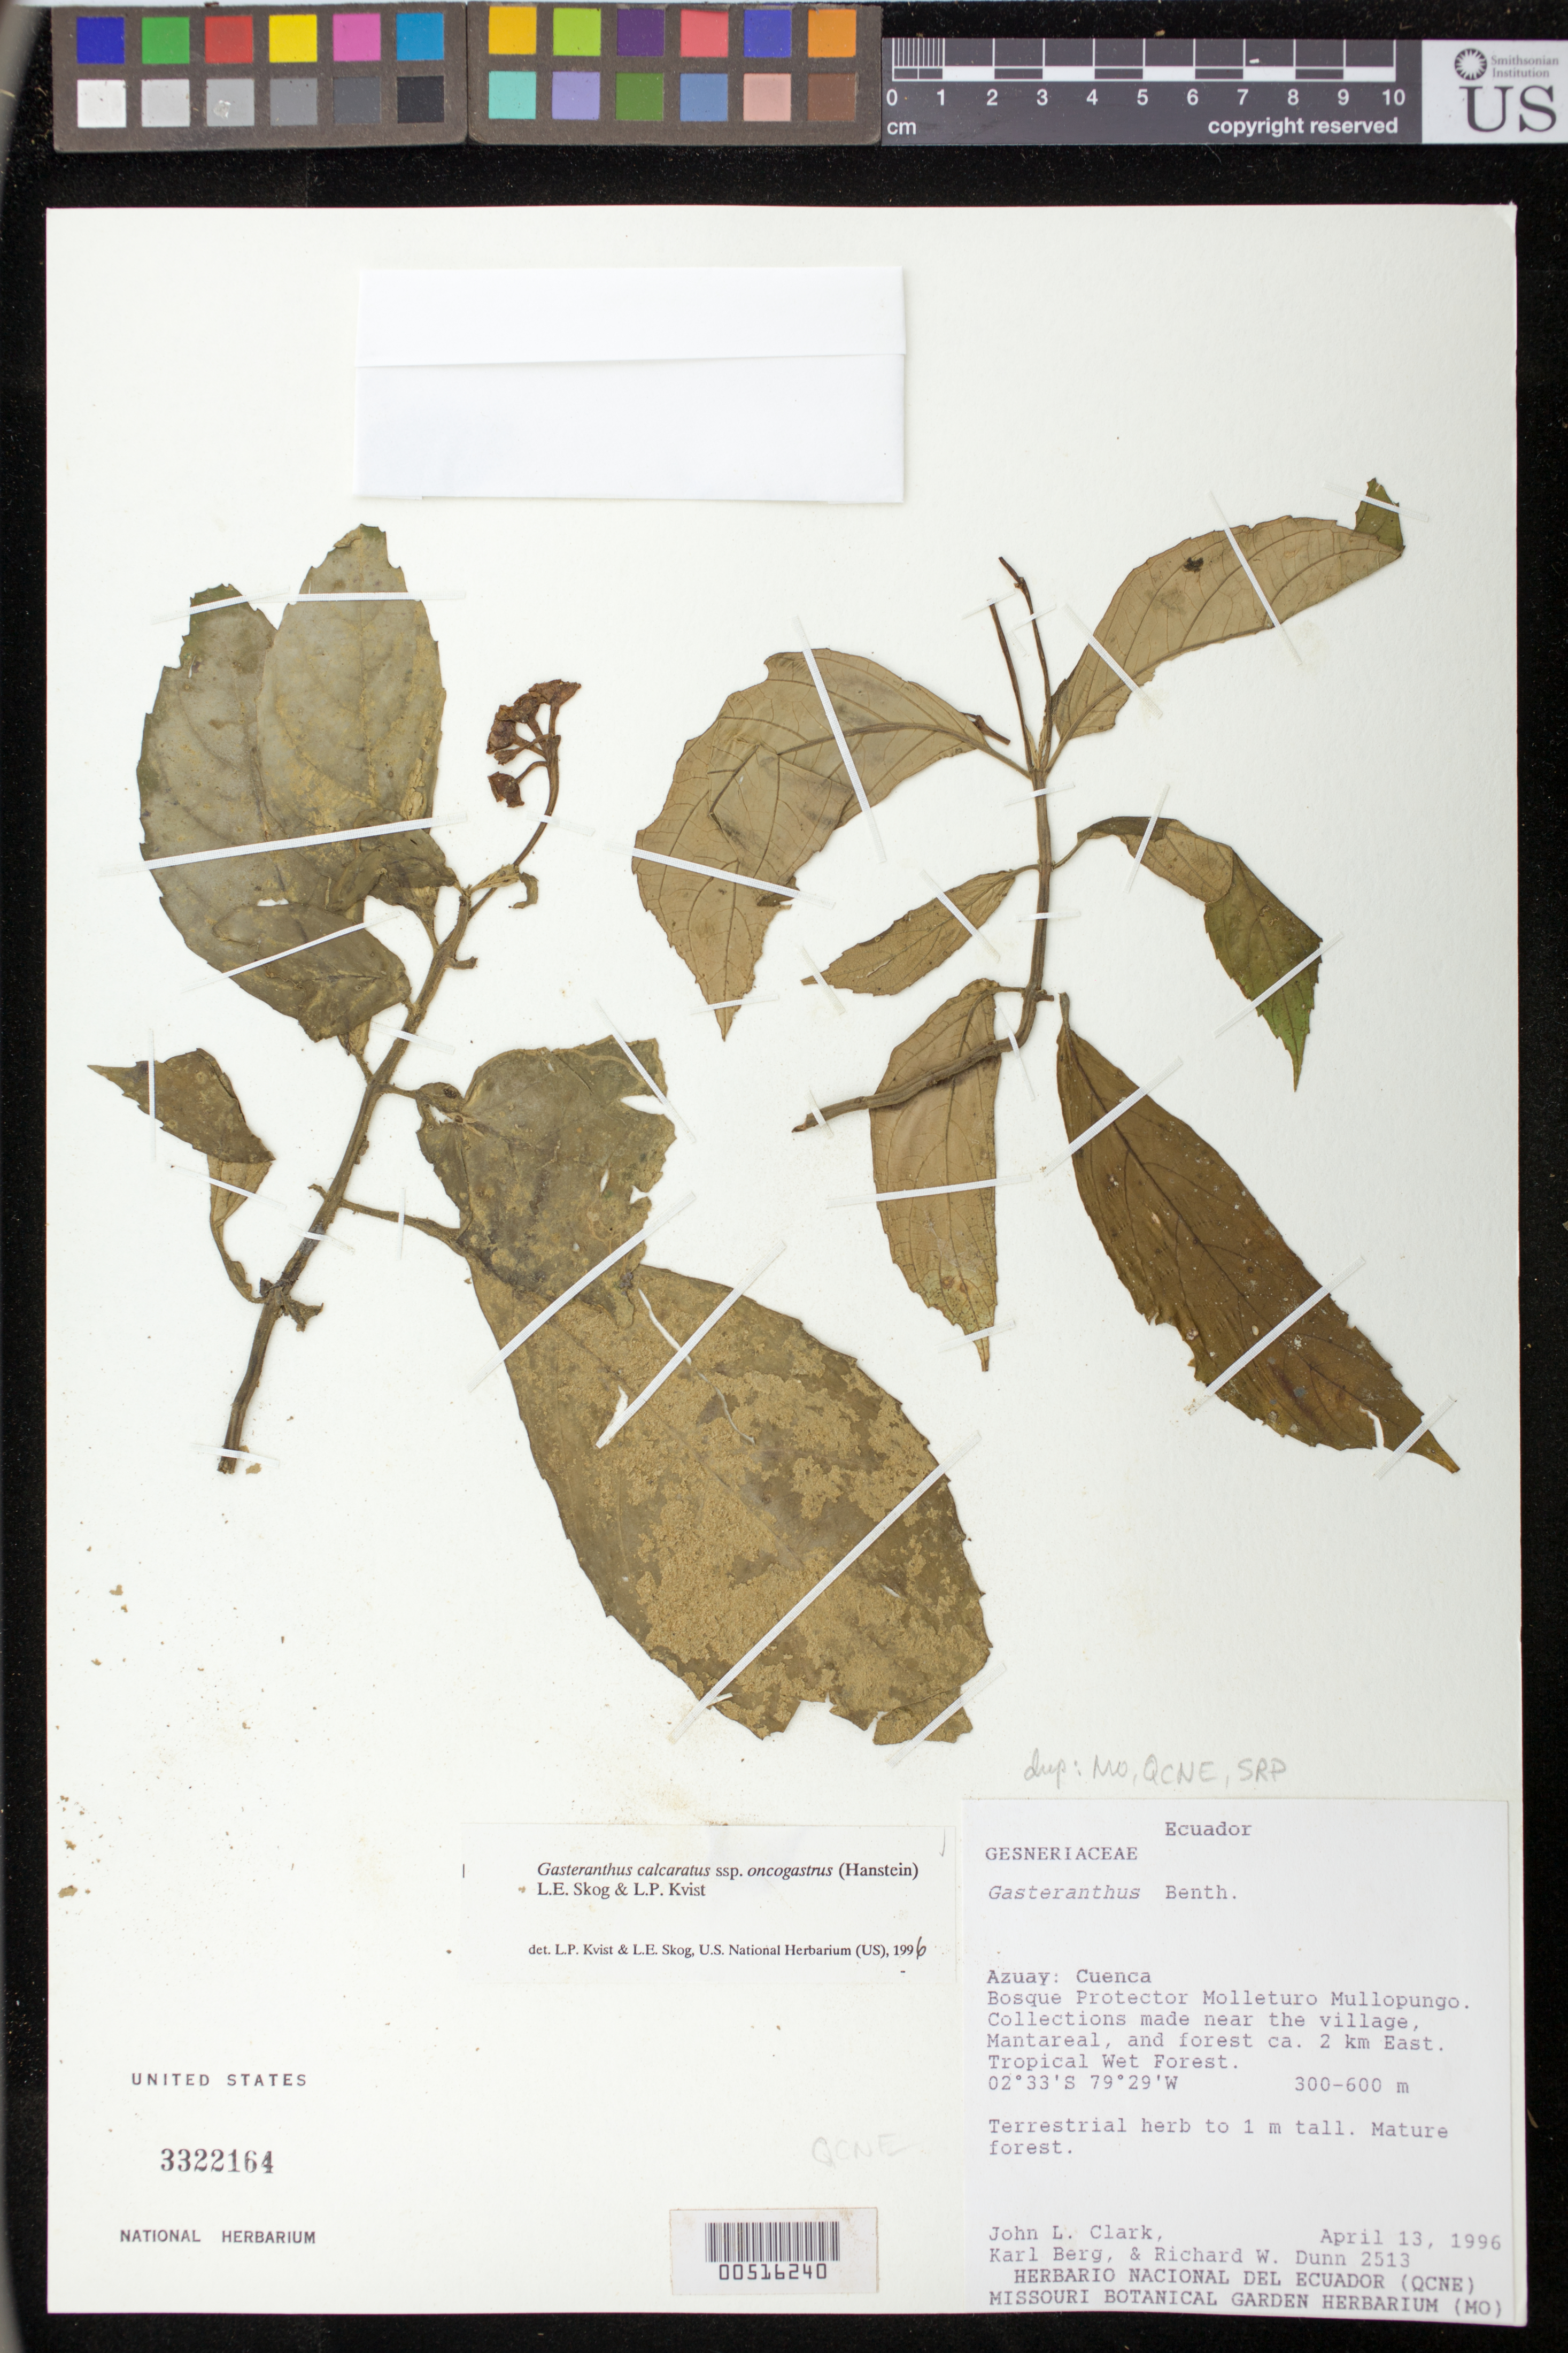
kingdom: Plantae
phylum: Tracheophyta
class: Magnoliopsida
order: Lamiales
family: Gesneriaceae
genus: Sinningia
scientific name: Sinningia incarnata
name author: (Aubl.) D.L. Denham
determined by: Skog, Laurence E.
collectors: J. L. Clark, K. Berg & R. Dunn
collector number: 2513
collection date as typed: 13 Apr 1996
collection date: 1996-04-13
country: Ecuador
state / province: Azuay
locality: Cuenca: Bosque Protector Molleturo Mullopungo, near the village, Mantareal, and forest ca. 2 km E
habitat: Tropical wet forest; in mature forest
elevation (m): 300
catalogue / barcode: US 3322164